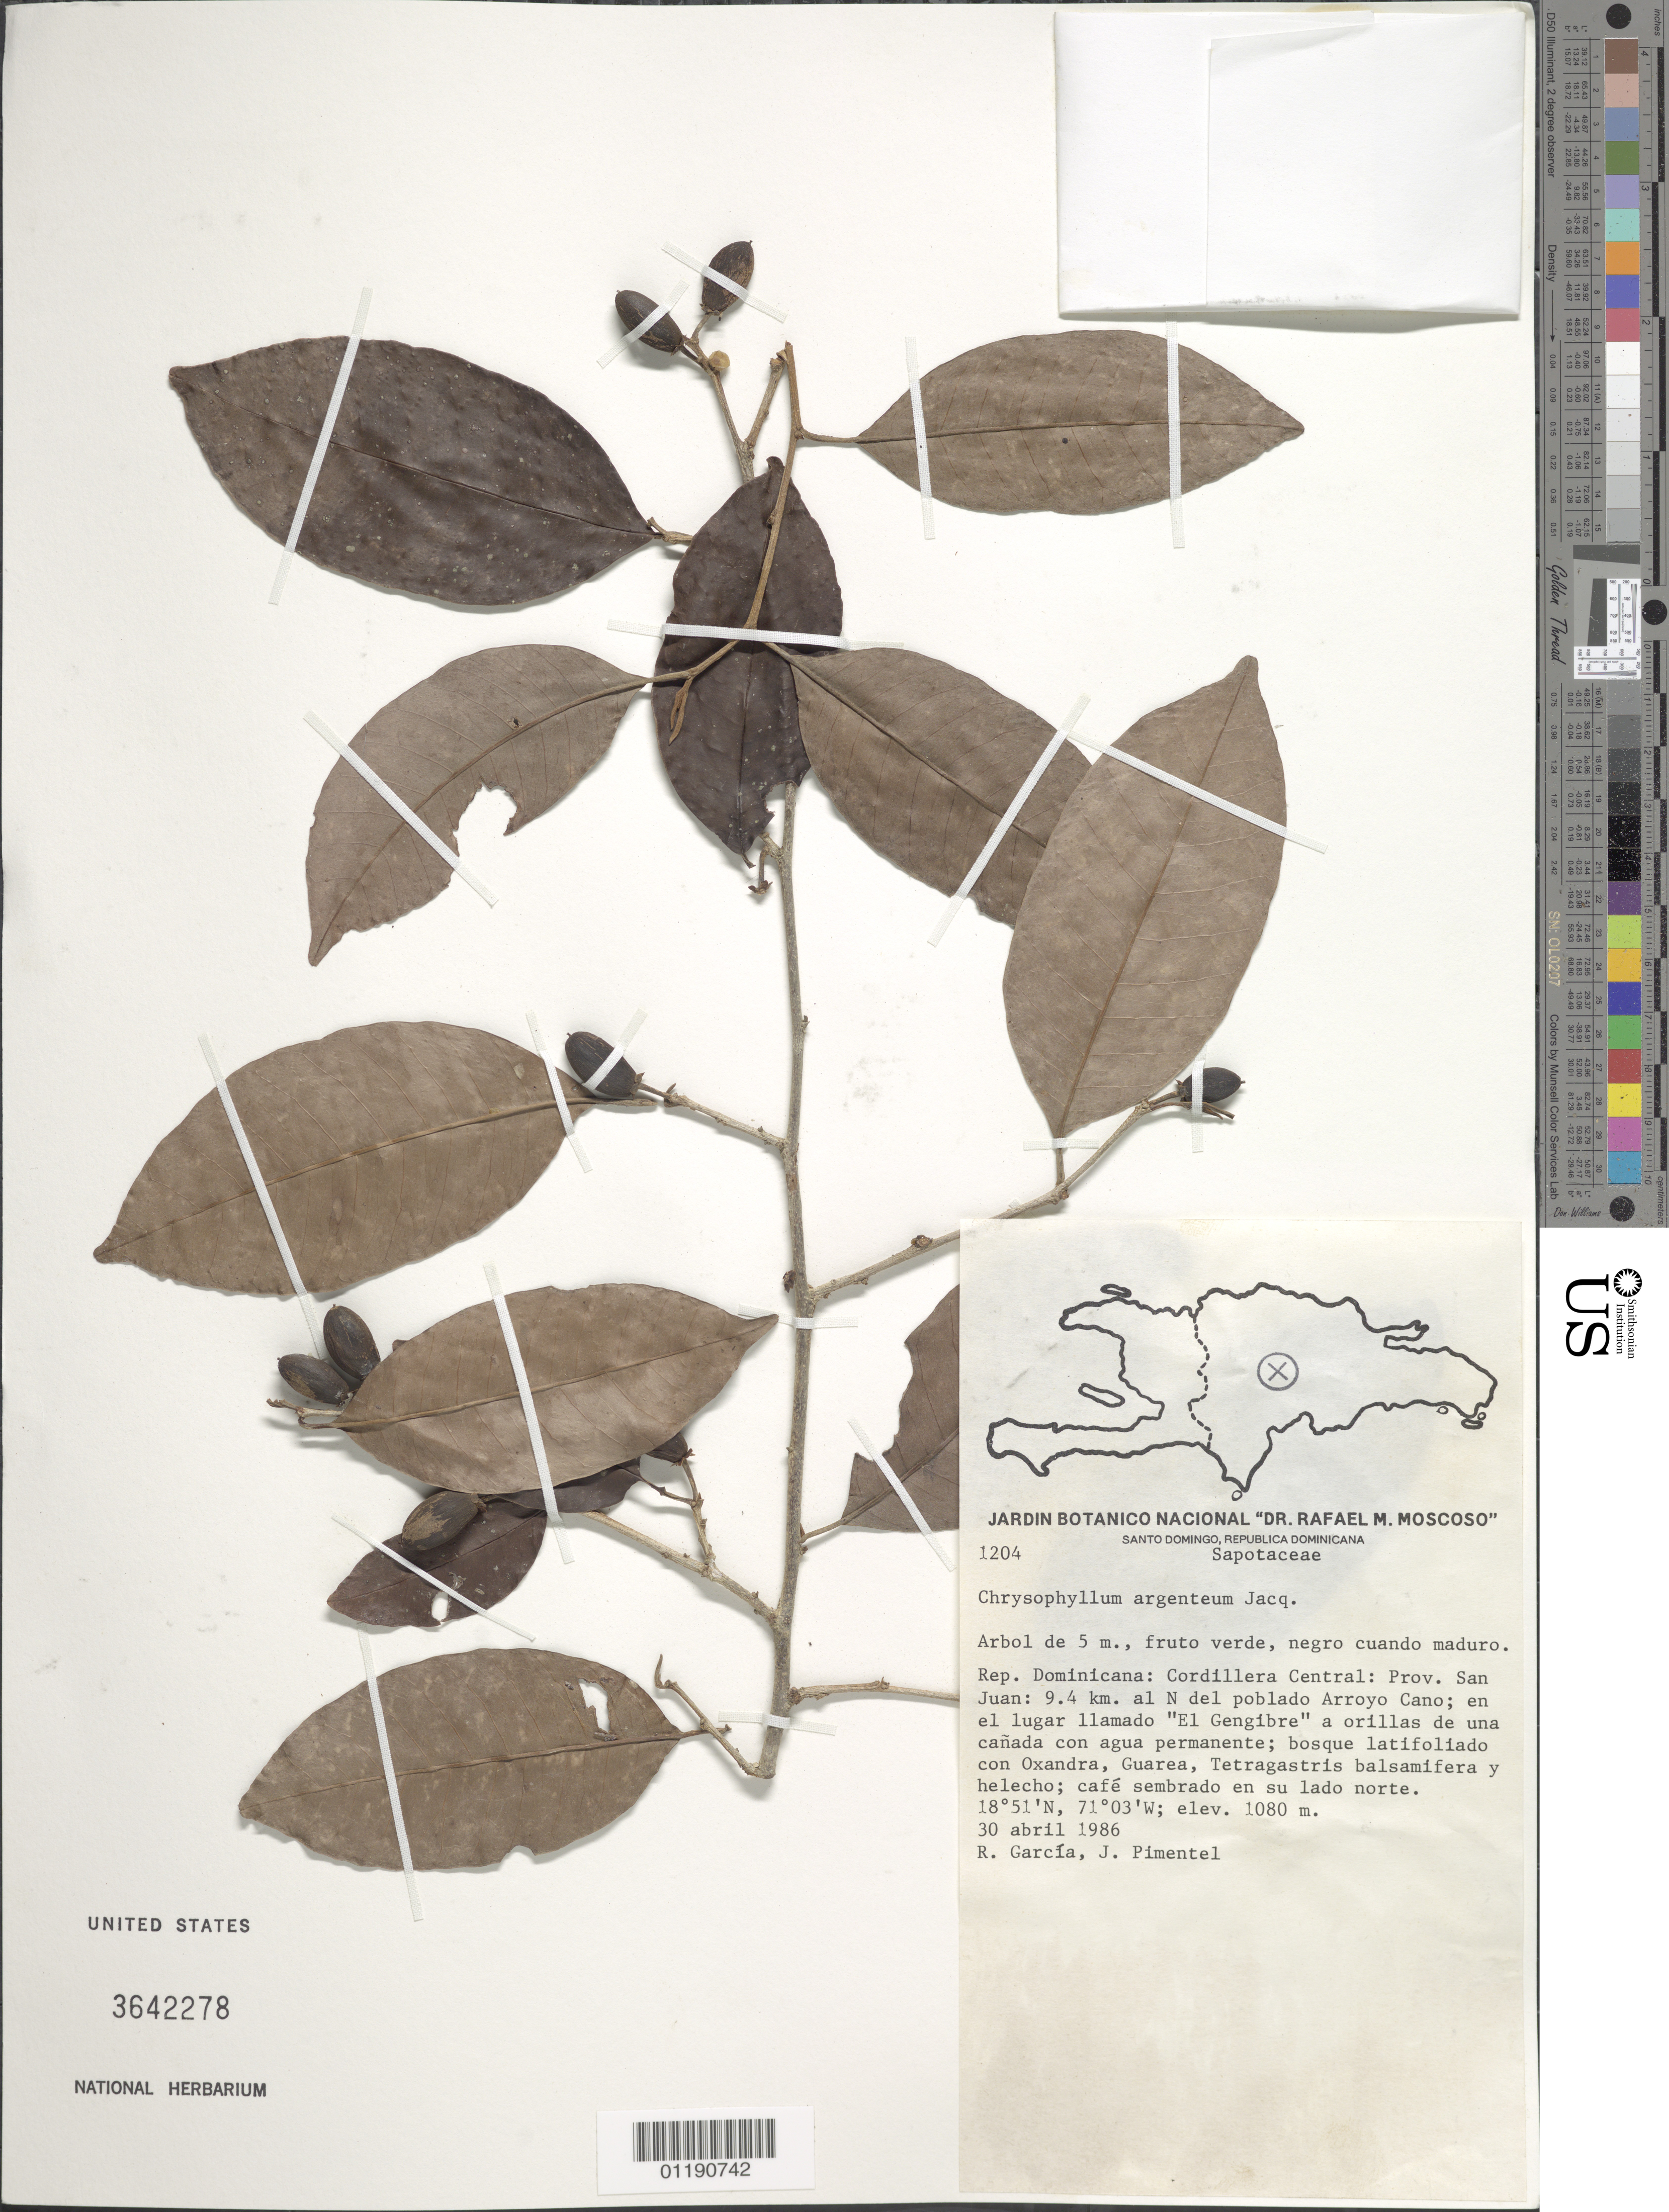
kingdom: Plantae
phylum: Tracheophyta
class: Magnoliopsida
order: Ericales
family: Sapotaceae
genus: Chrysophyllum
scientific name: Chrysophyllum argenteum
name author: Jacq.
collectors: R. G. García & J. Pimentel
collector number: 1204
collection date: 1986-04-30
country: Dominican Republic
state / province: San Juan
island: Hispaniola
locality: Cordillera Central. 9.4 km. N of the town Arroyo Cano. In the place called "El Gengibre."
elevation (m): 1080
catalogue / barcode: US 3642278